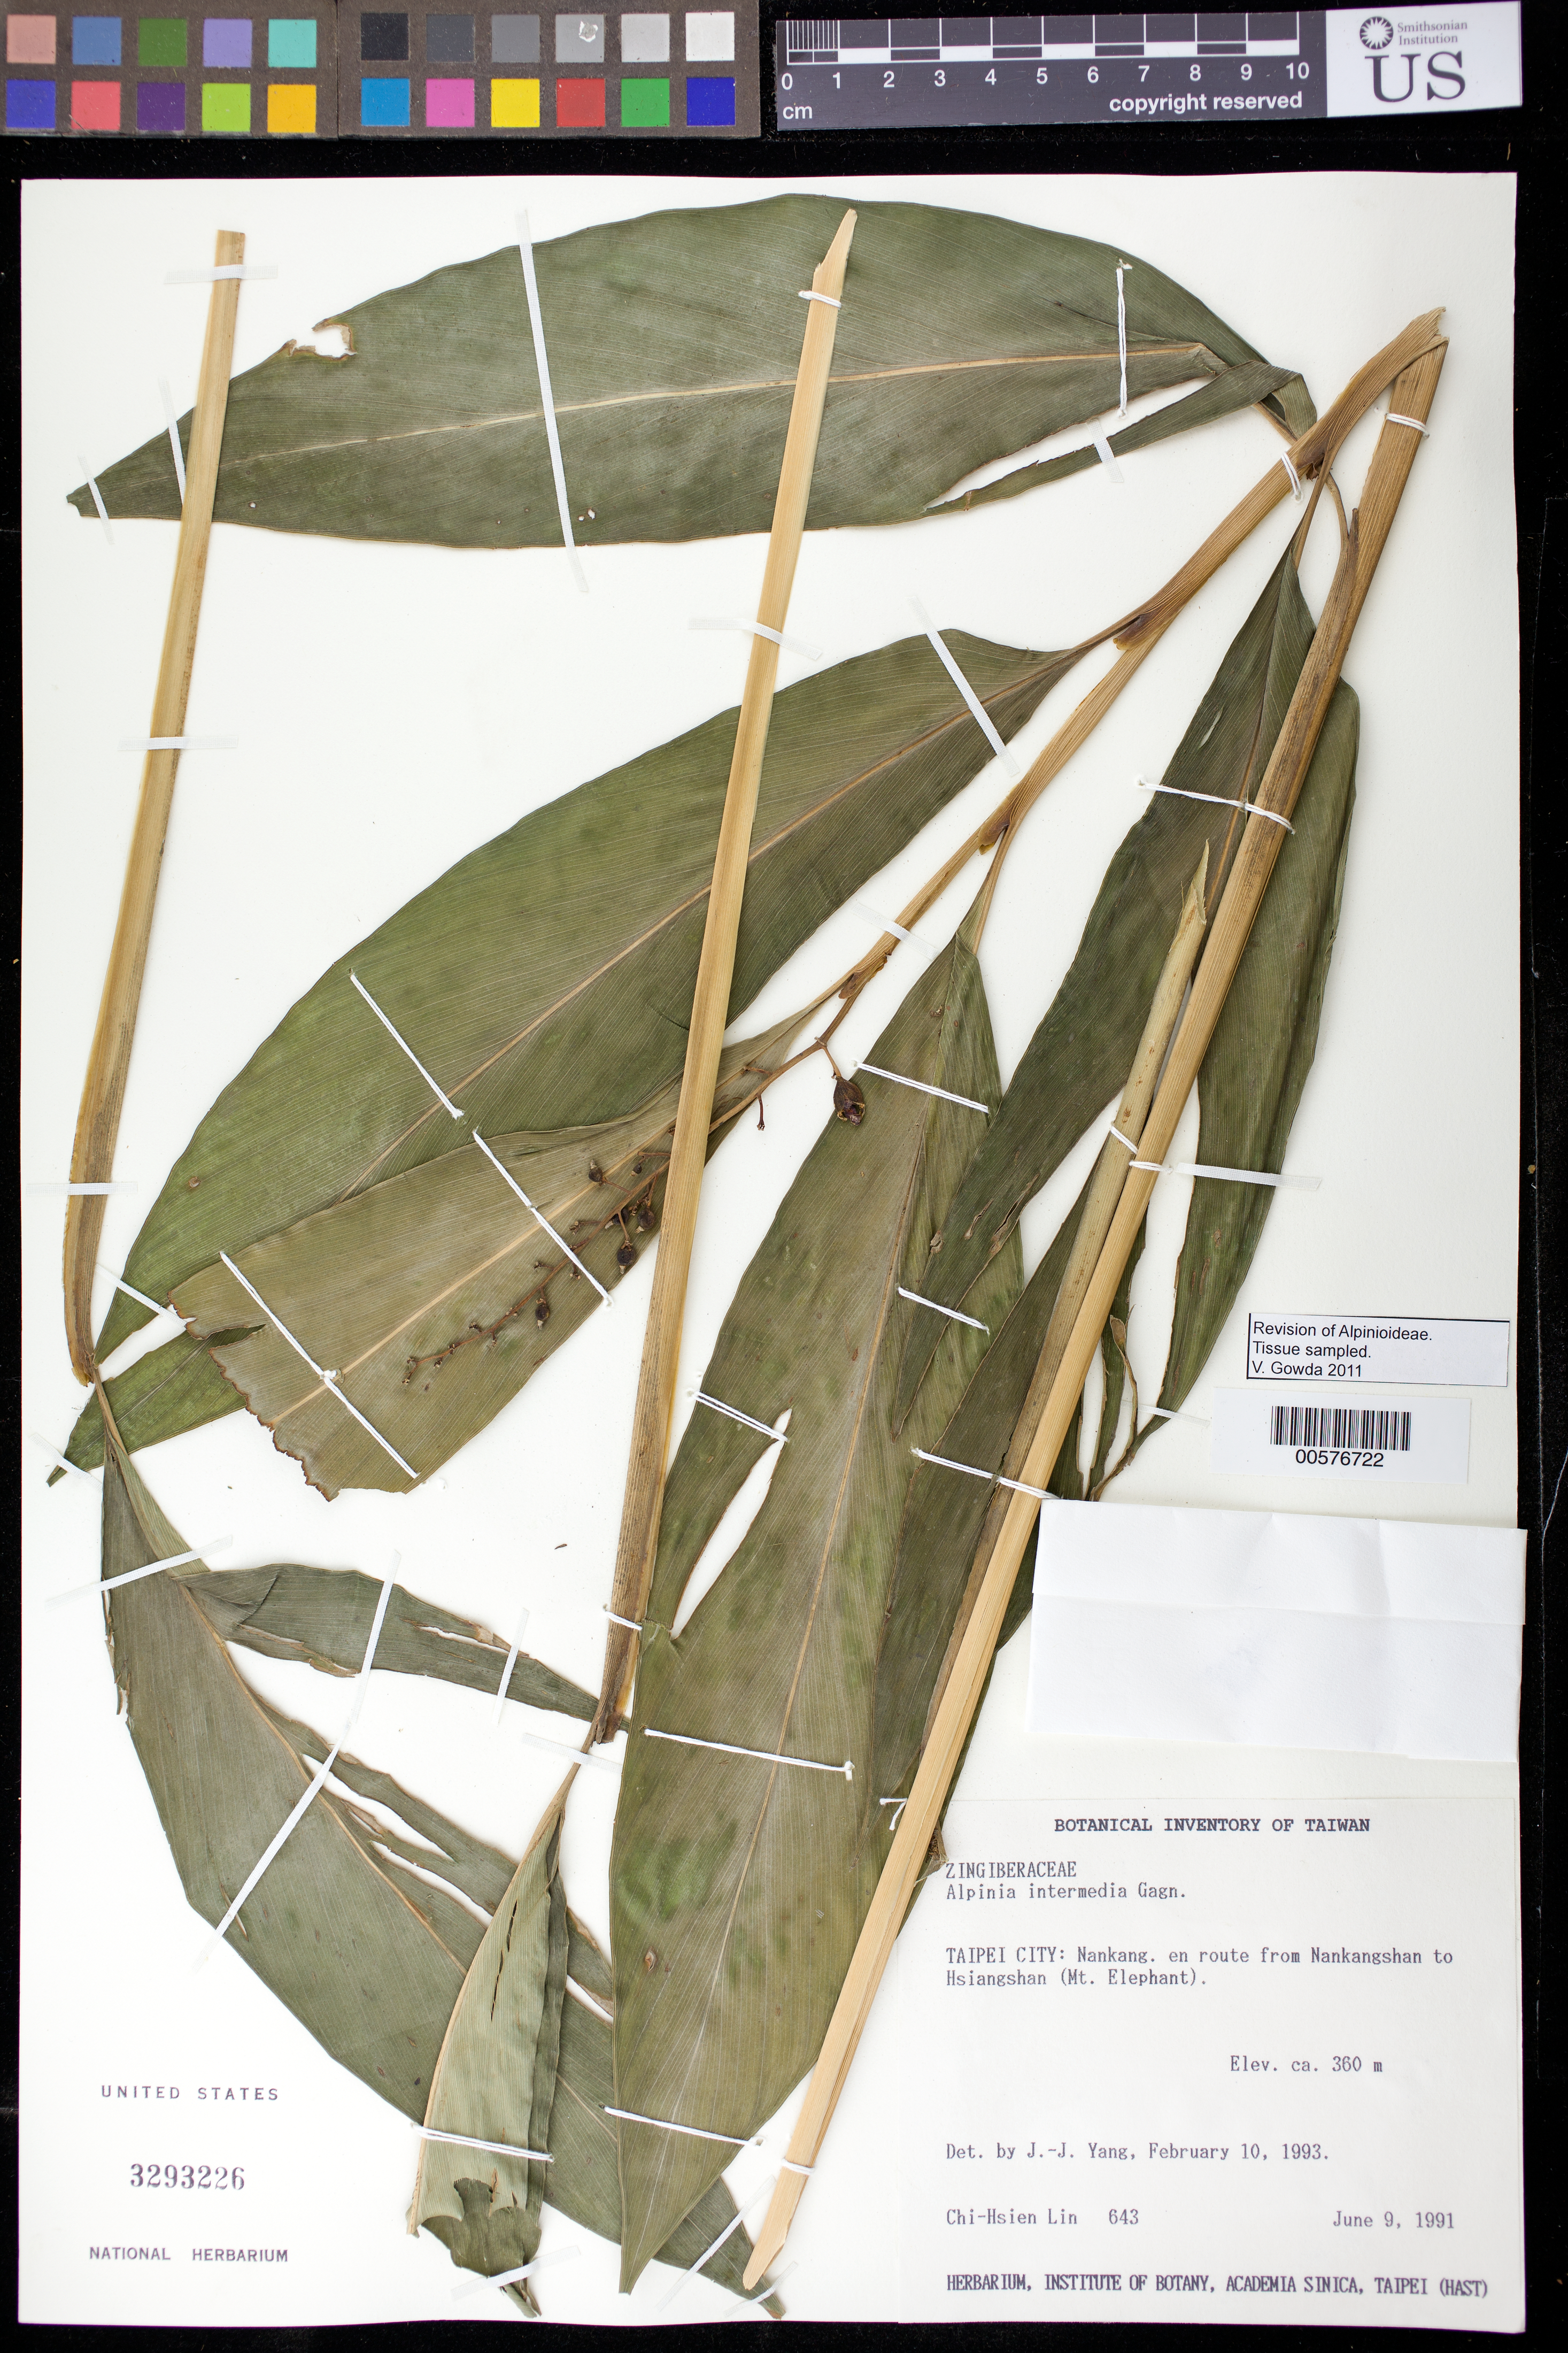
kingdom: Plantae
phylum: Tracheophyta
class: Liliopsida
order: Zingiberales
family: Zingiberaceae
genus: Alpinia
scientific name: Alpinia intermedia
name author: Gagnep.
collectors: C. Lin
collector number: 643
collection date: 1991-06-09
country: Taiwan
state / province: Taipei City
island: Taiwan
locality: Nankang, en route from Nankangshan to Hsiangshan (Mt. Elephant).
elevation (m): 360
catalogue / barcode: US 3293226